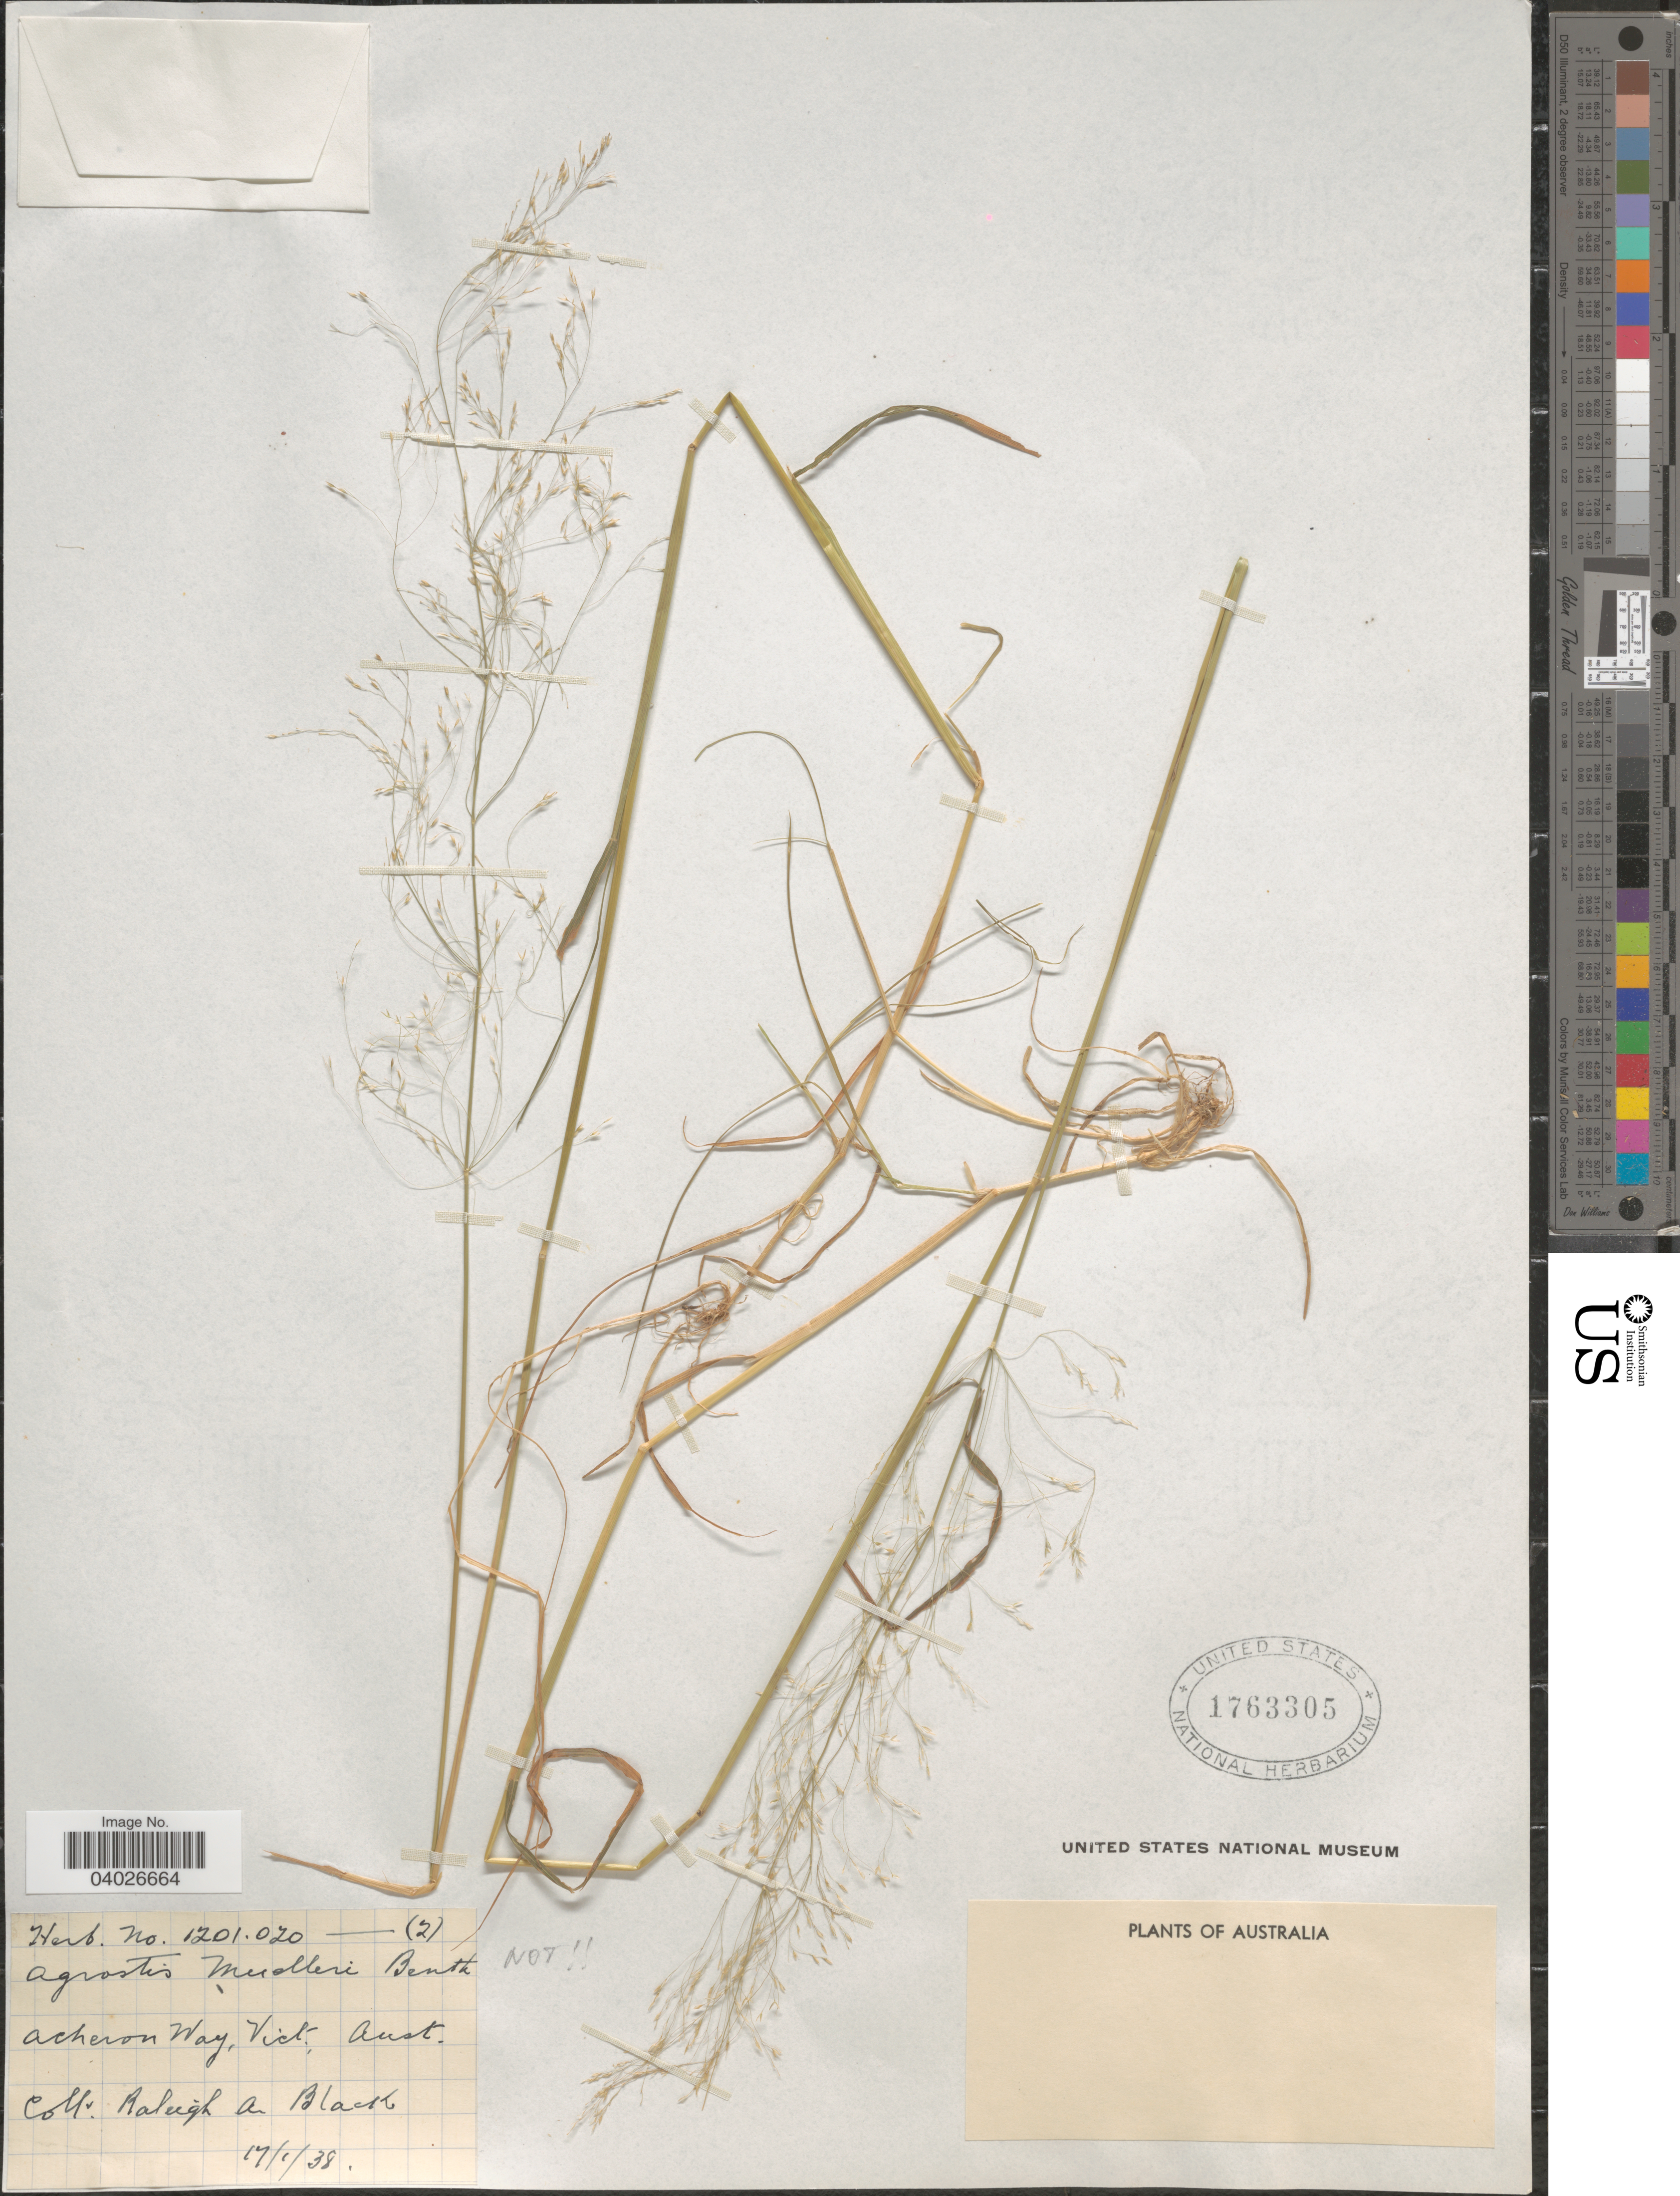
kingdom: Plantae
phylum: Tracheophyta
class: Liliopsida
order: Poales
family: Poaceae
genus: Agrostis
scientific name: Agrostis sp.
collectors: R. A. Black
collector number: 1201020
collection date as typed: Transcribed d/m/y: 17/1/38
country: Australia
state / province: Victoria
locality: Acheron Way, Vict.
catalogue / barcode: US 1763305